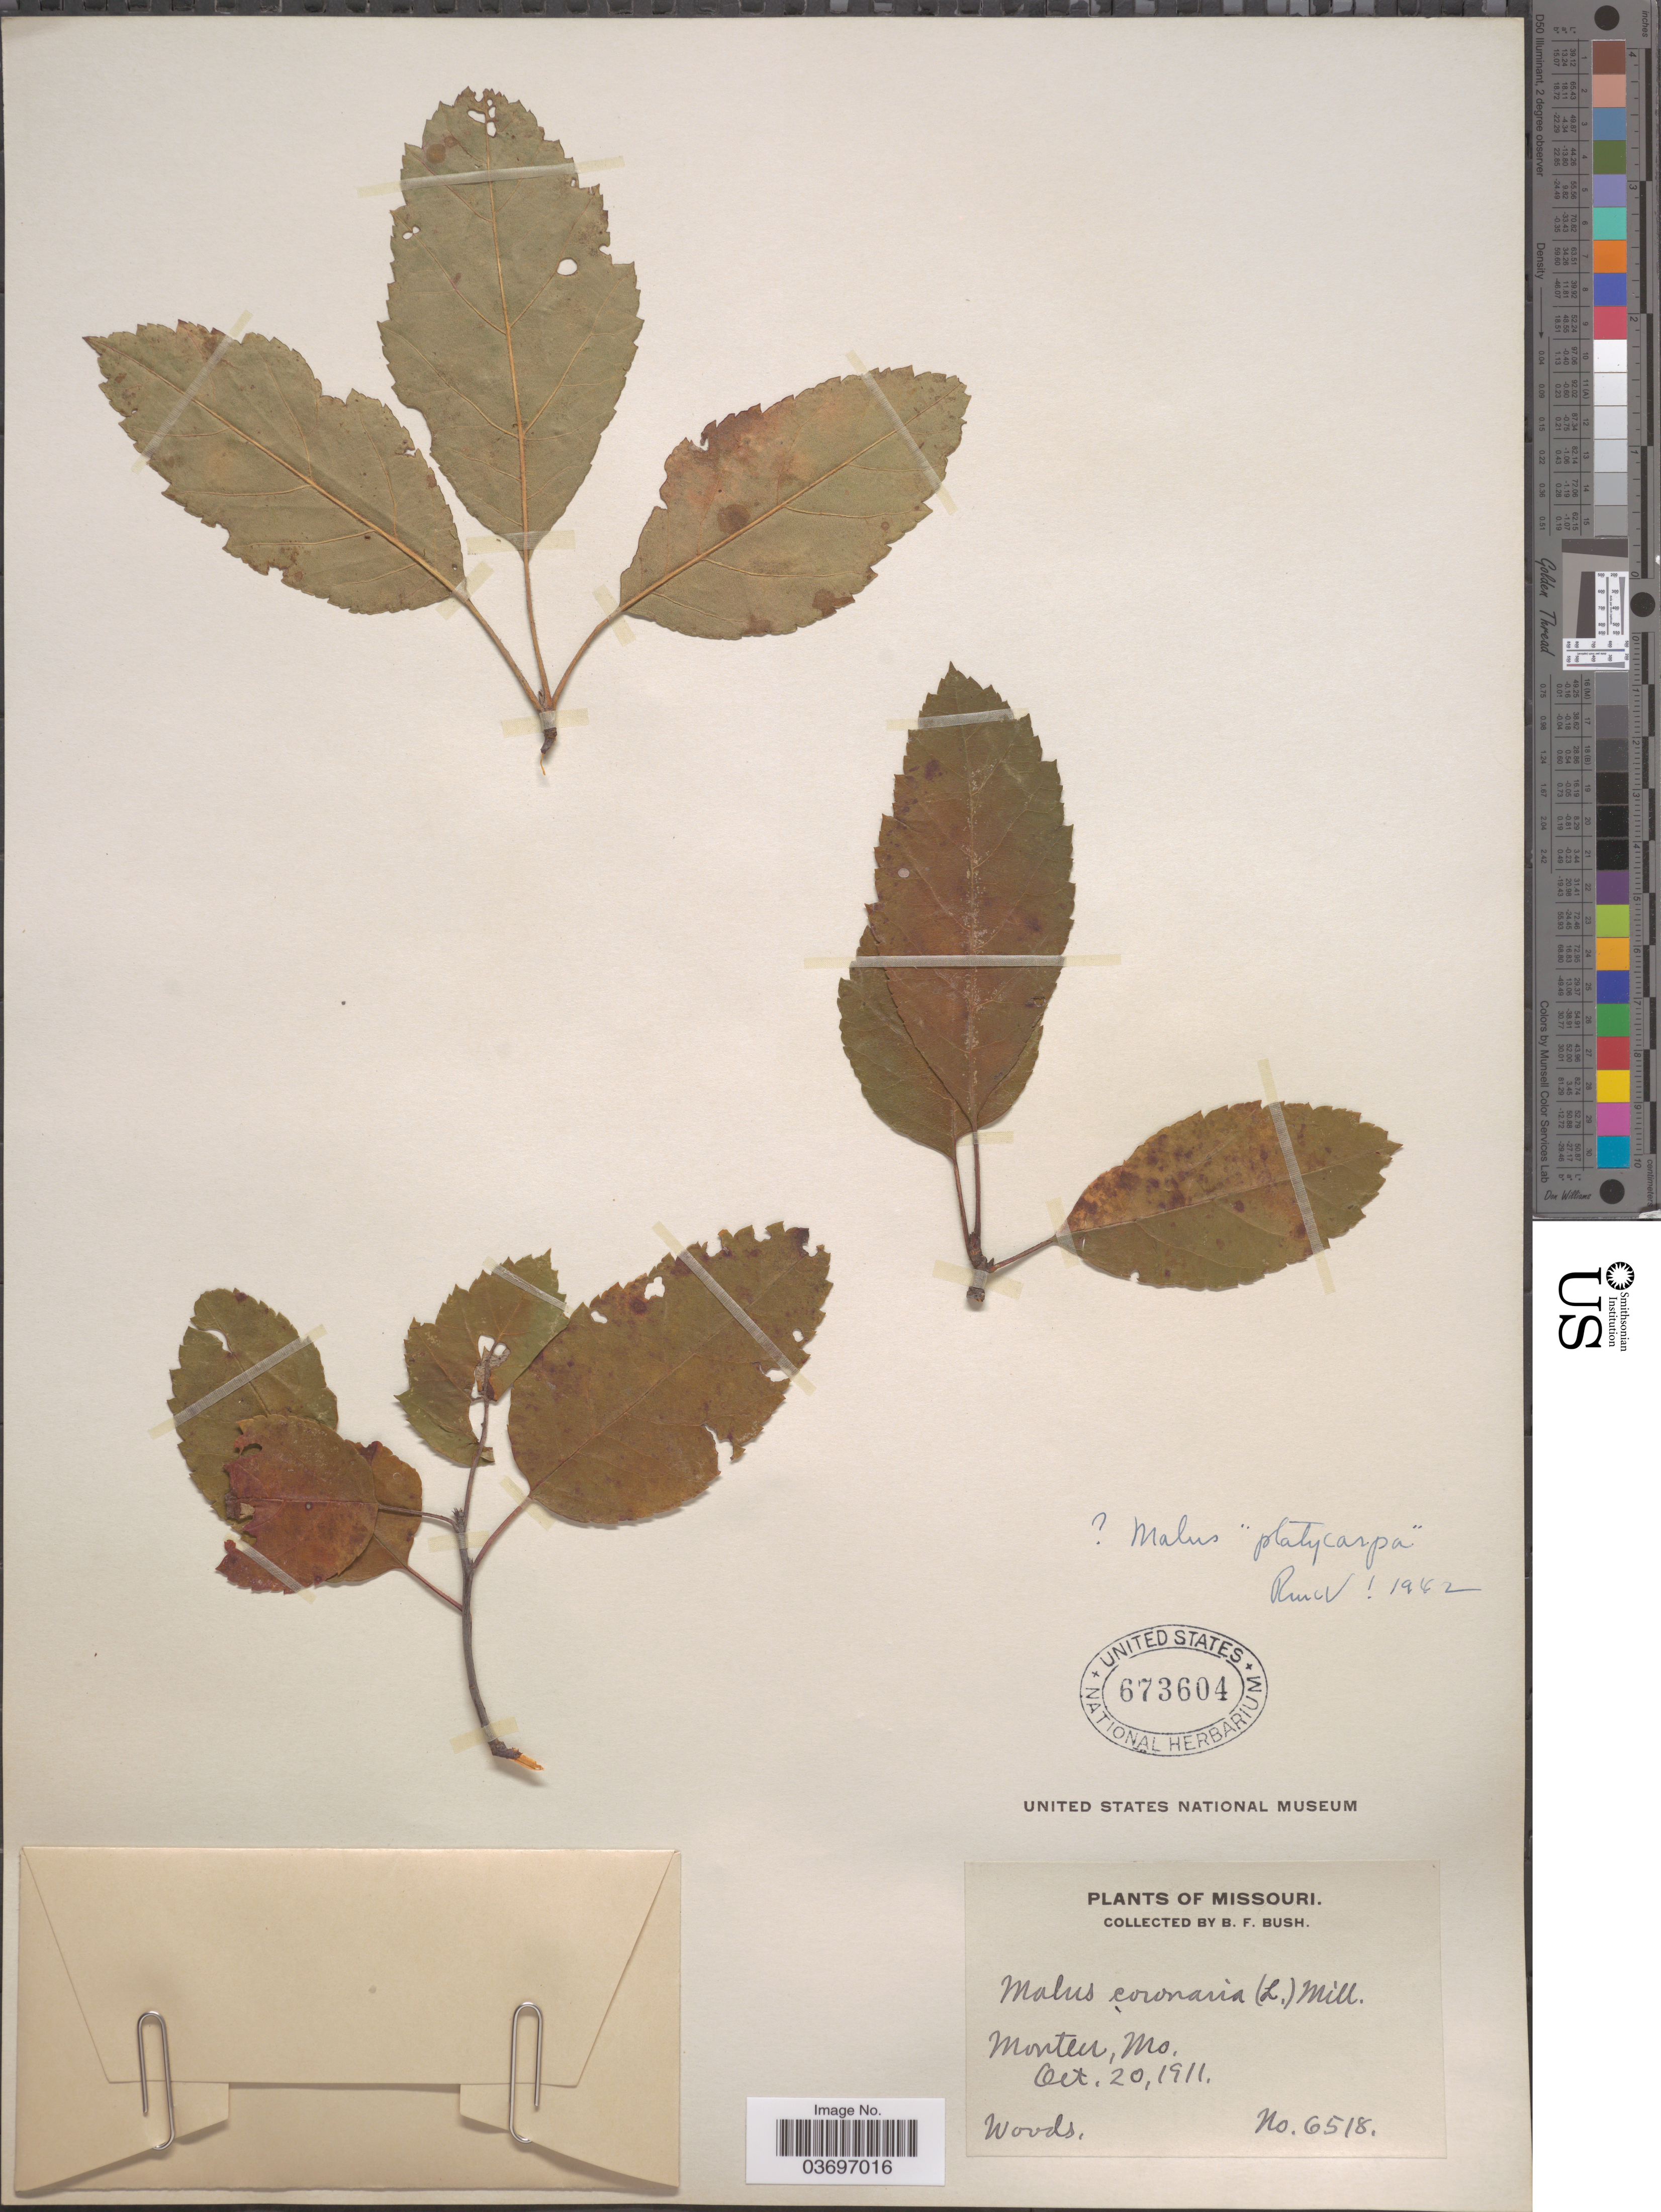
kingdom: Plantae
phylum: Tracheophyta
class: Magnoliopsida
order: Rosales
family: Rosaceae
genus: Malus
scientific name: Malus platycarpa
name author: Rehder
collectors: B. F. Bush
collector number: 6518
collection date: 1911-10-20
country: United States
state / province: Missouri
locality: Monteer.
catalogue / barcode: US 673604